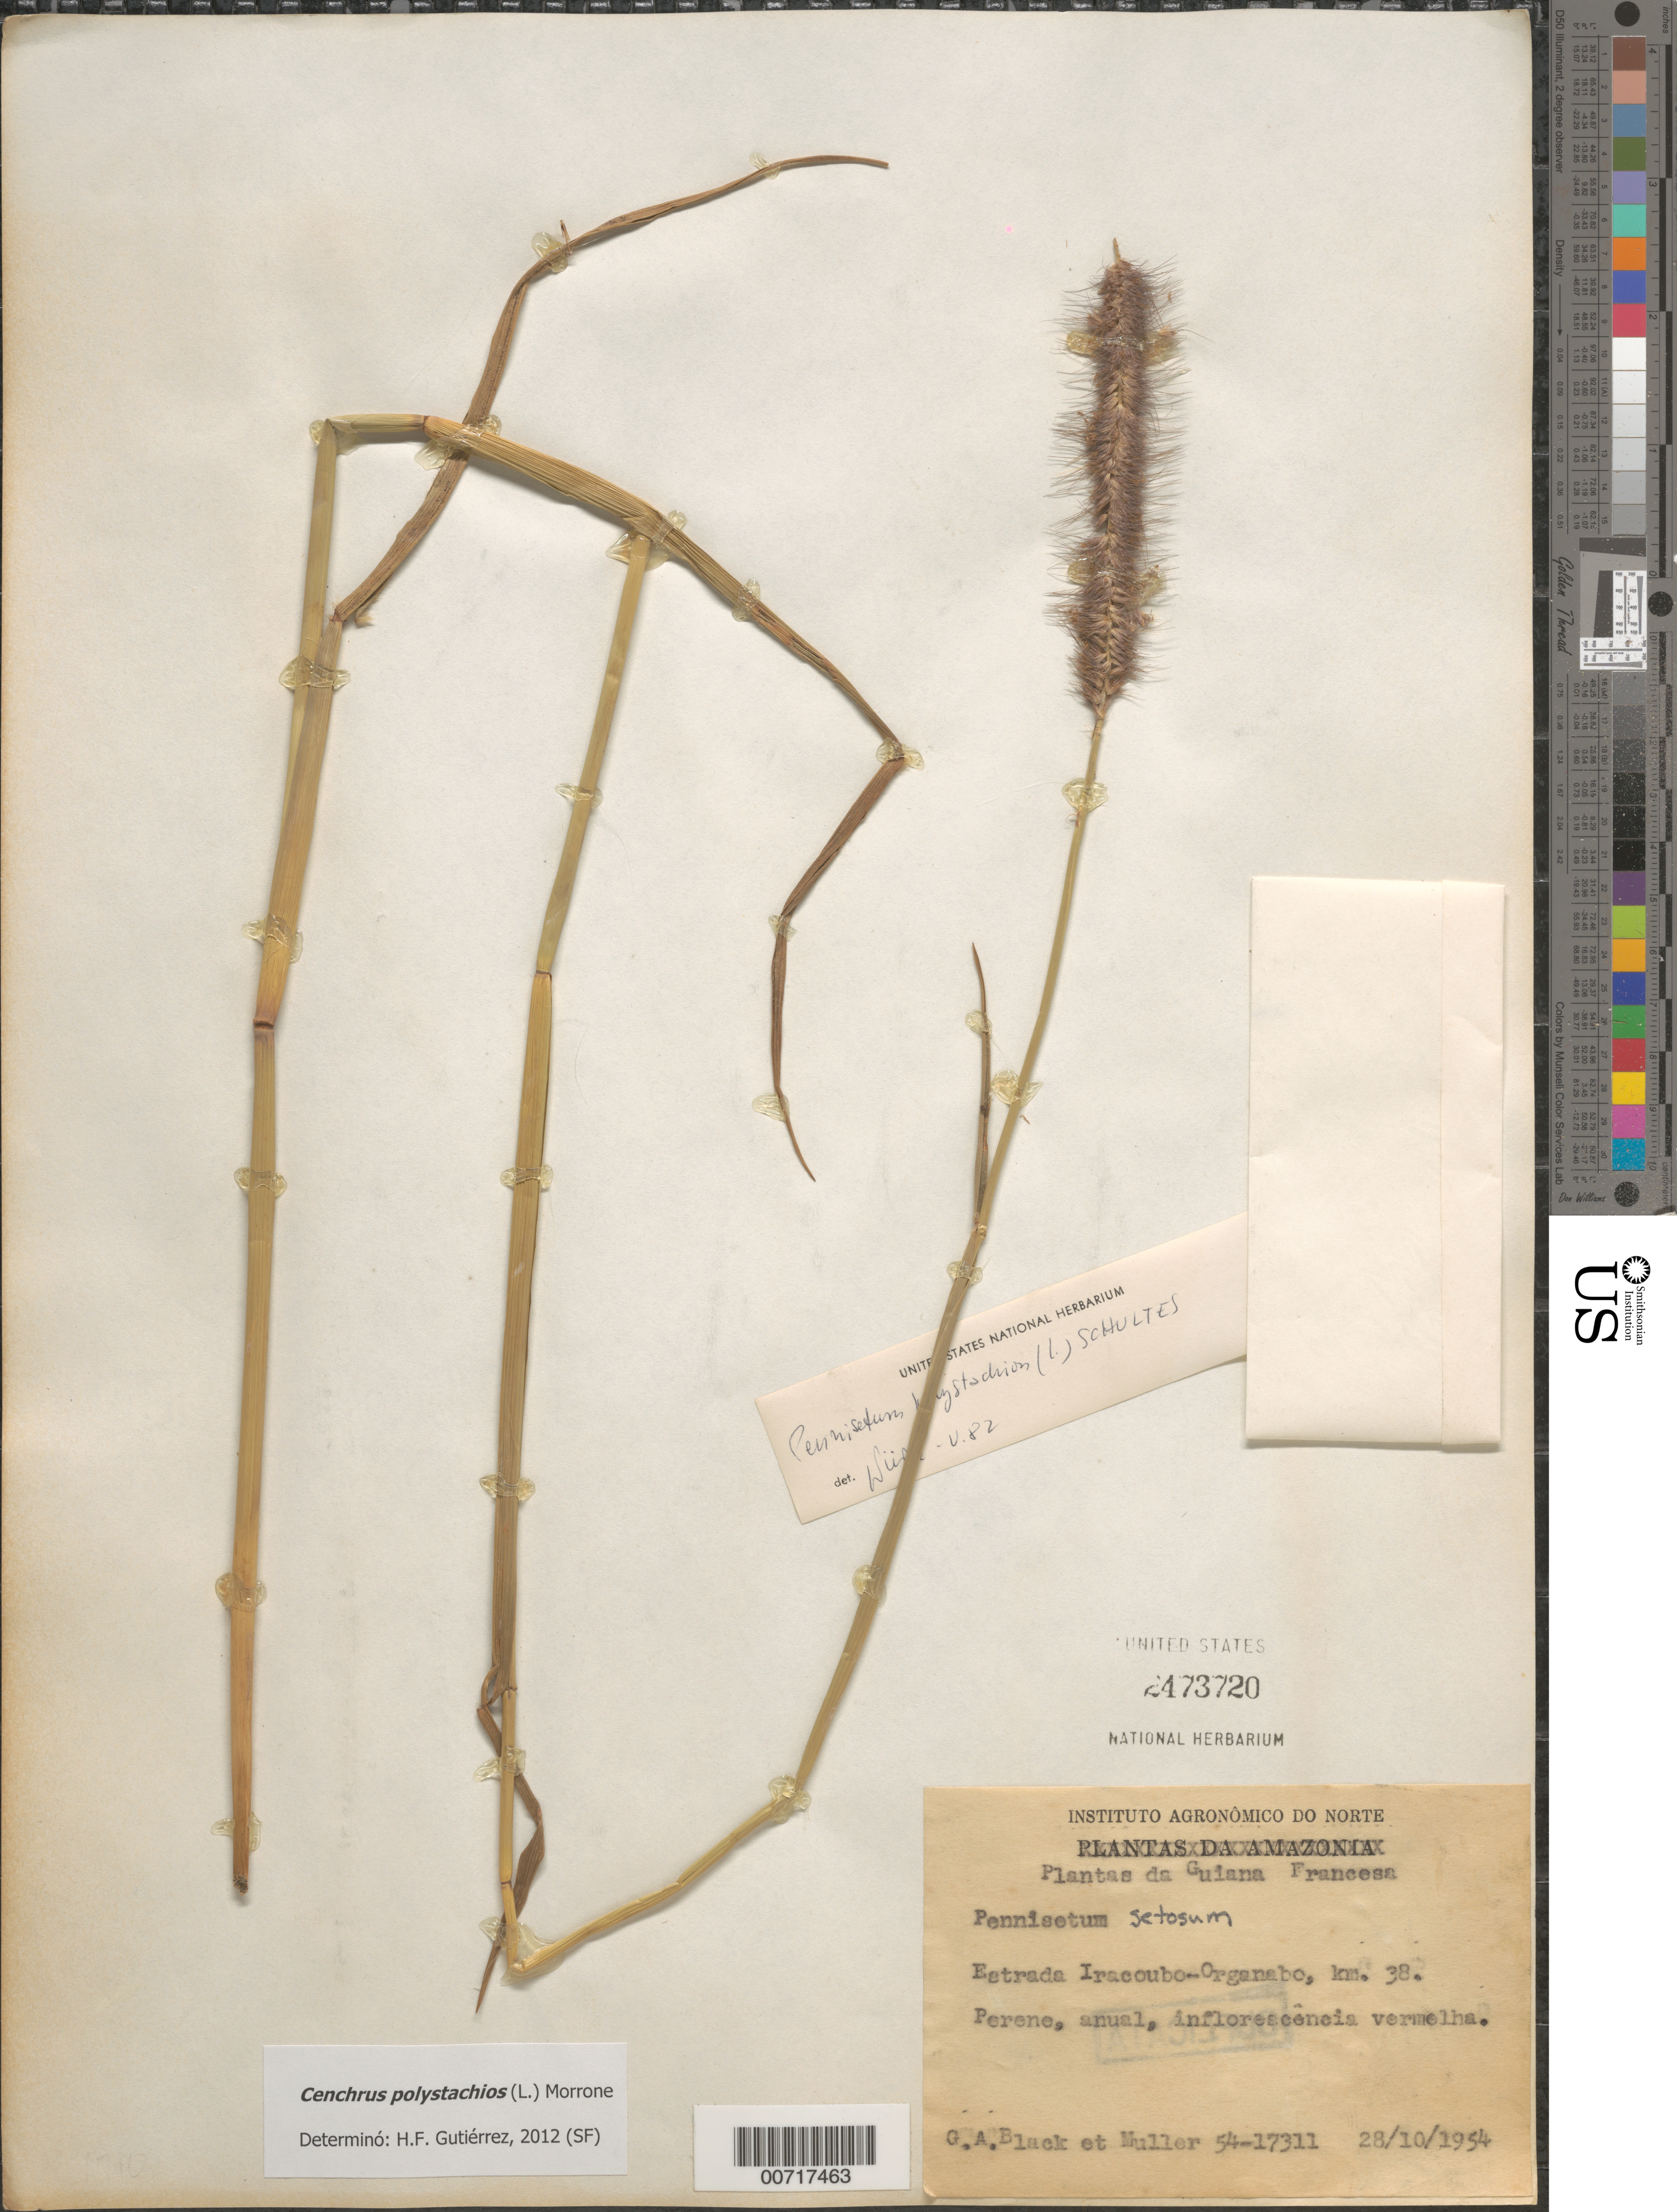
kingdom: Plantae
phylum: Tracheophyta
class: Liliopsida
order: Poales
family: Poaceae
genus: Cenchrus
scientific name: Cenchrus polystachios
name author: (L.) Morrone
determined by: Gutiérrez, H. F.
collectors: G. A. Black & -- Müller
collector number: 54 17311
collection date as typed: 28-Oct-54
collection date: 1954-10-28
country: French Guiana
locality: Estrada Iracoubo-Organabo, km 38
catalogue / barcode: US 2473720